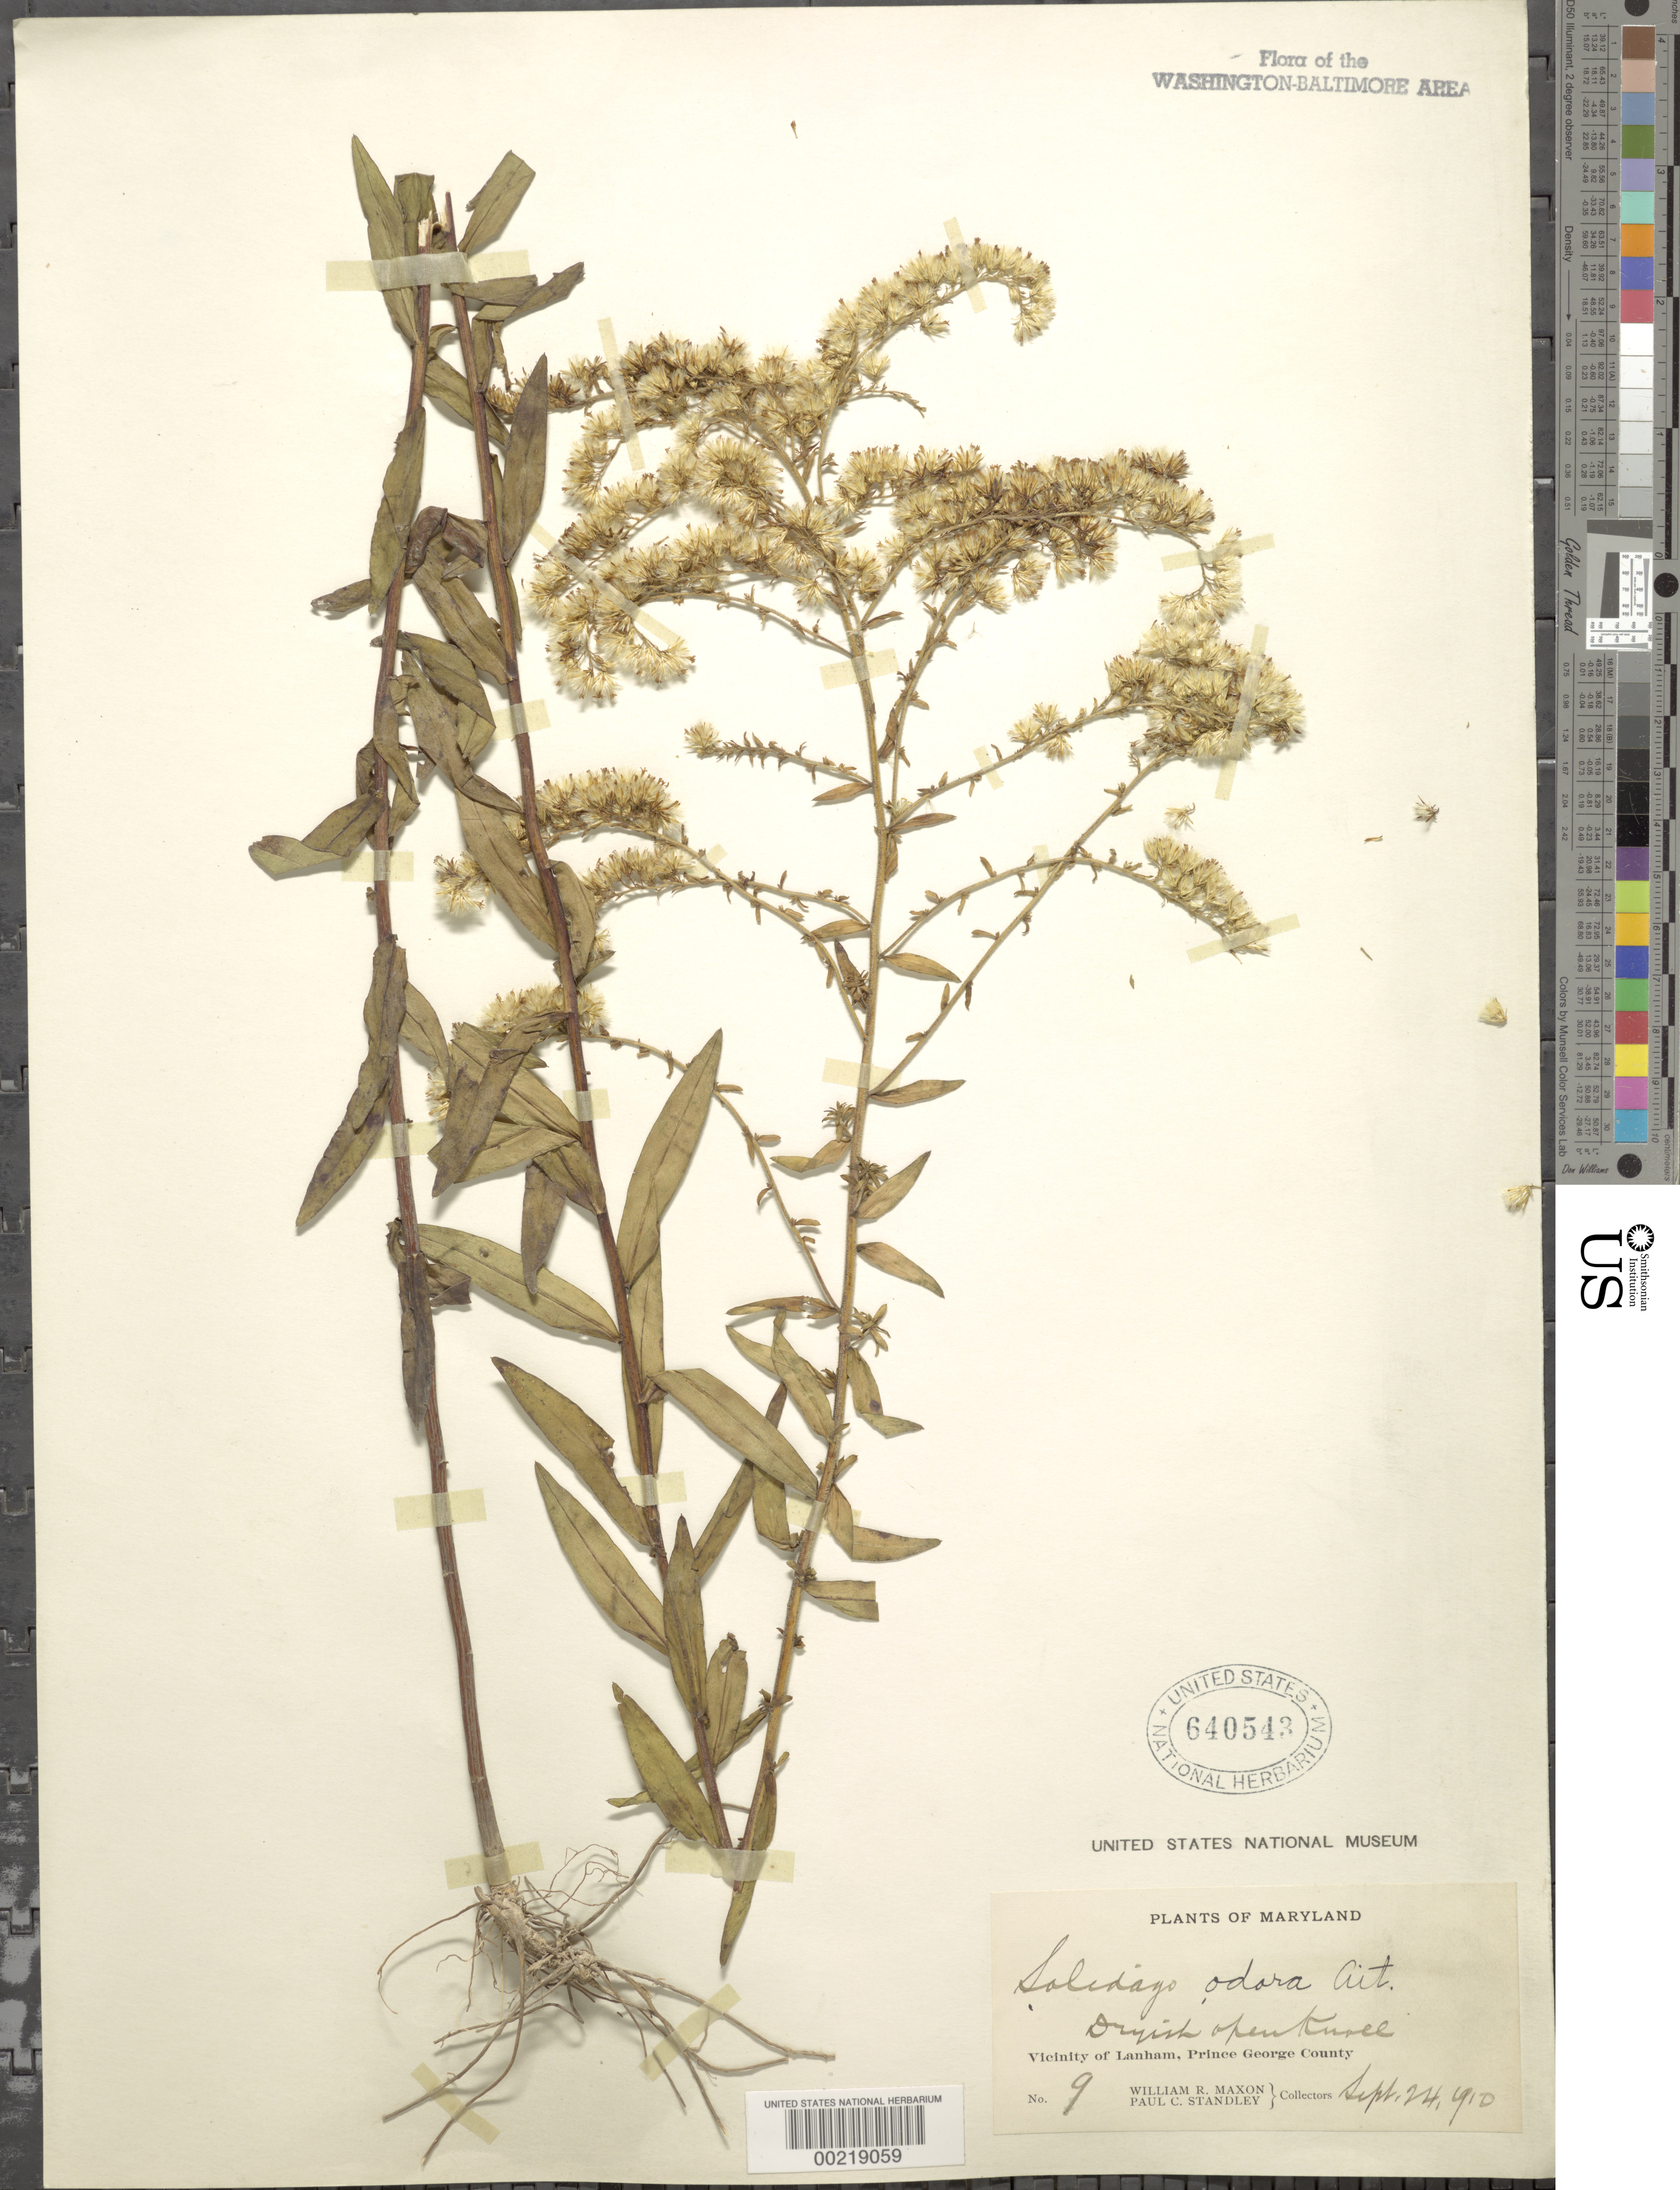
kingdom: Plantae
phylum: Tracheophyta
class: Magnoliopsida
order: Asterales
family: Asteraceae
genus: Solidago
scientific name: Solidago odora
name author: Aiton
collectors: W. R. Maxon & P. C. Standley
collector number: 9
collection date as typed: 24 Sep 1910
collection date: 1910-09-24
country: United States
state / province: Maryland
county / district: Prince George's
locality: Lanham vicinity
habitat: Dryish open knoll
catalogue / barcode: US 640543